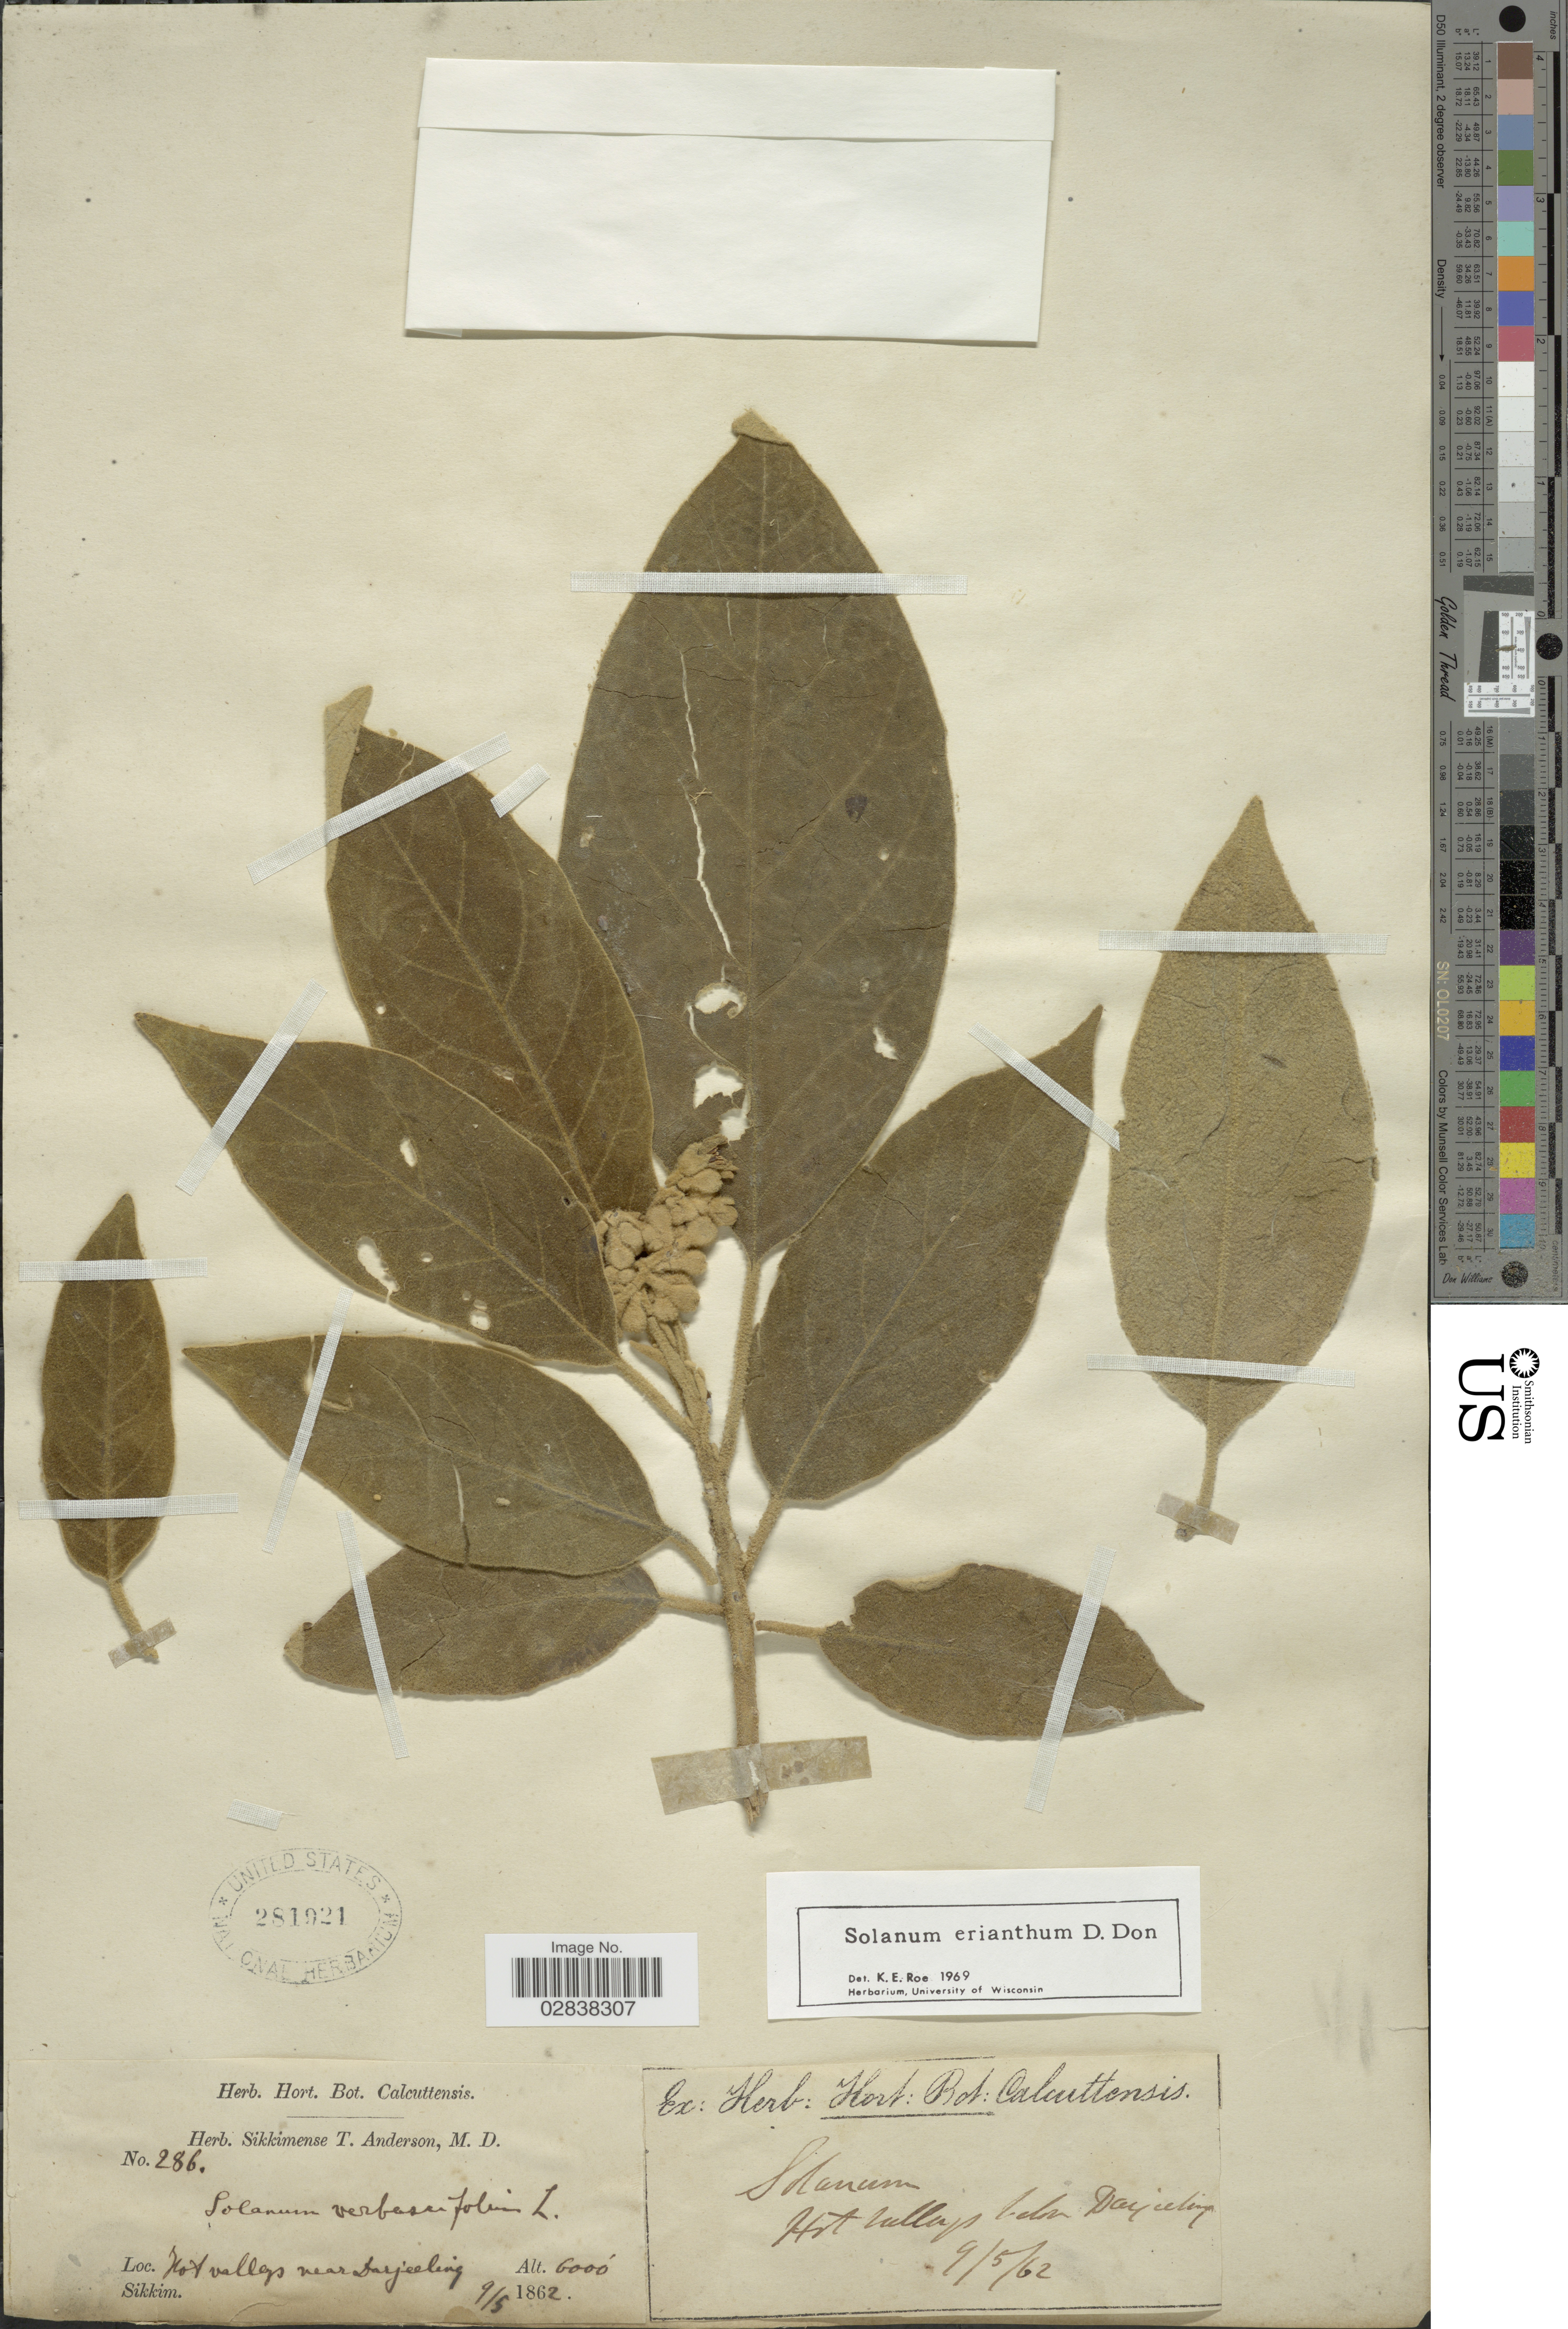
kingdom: Plantae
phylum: Tracheophyta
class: Magnoliopsida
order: Solanales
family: Solanaceae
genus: Solanum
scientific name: Solanum erianthum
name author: D. Don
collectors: T. Anderson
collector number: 286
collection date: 1862-05-09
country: India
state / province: West Bengal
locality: Hot valleys near Darjeeling.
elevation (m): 1829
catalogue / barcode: US 281921